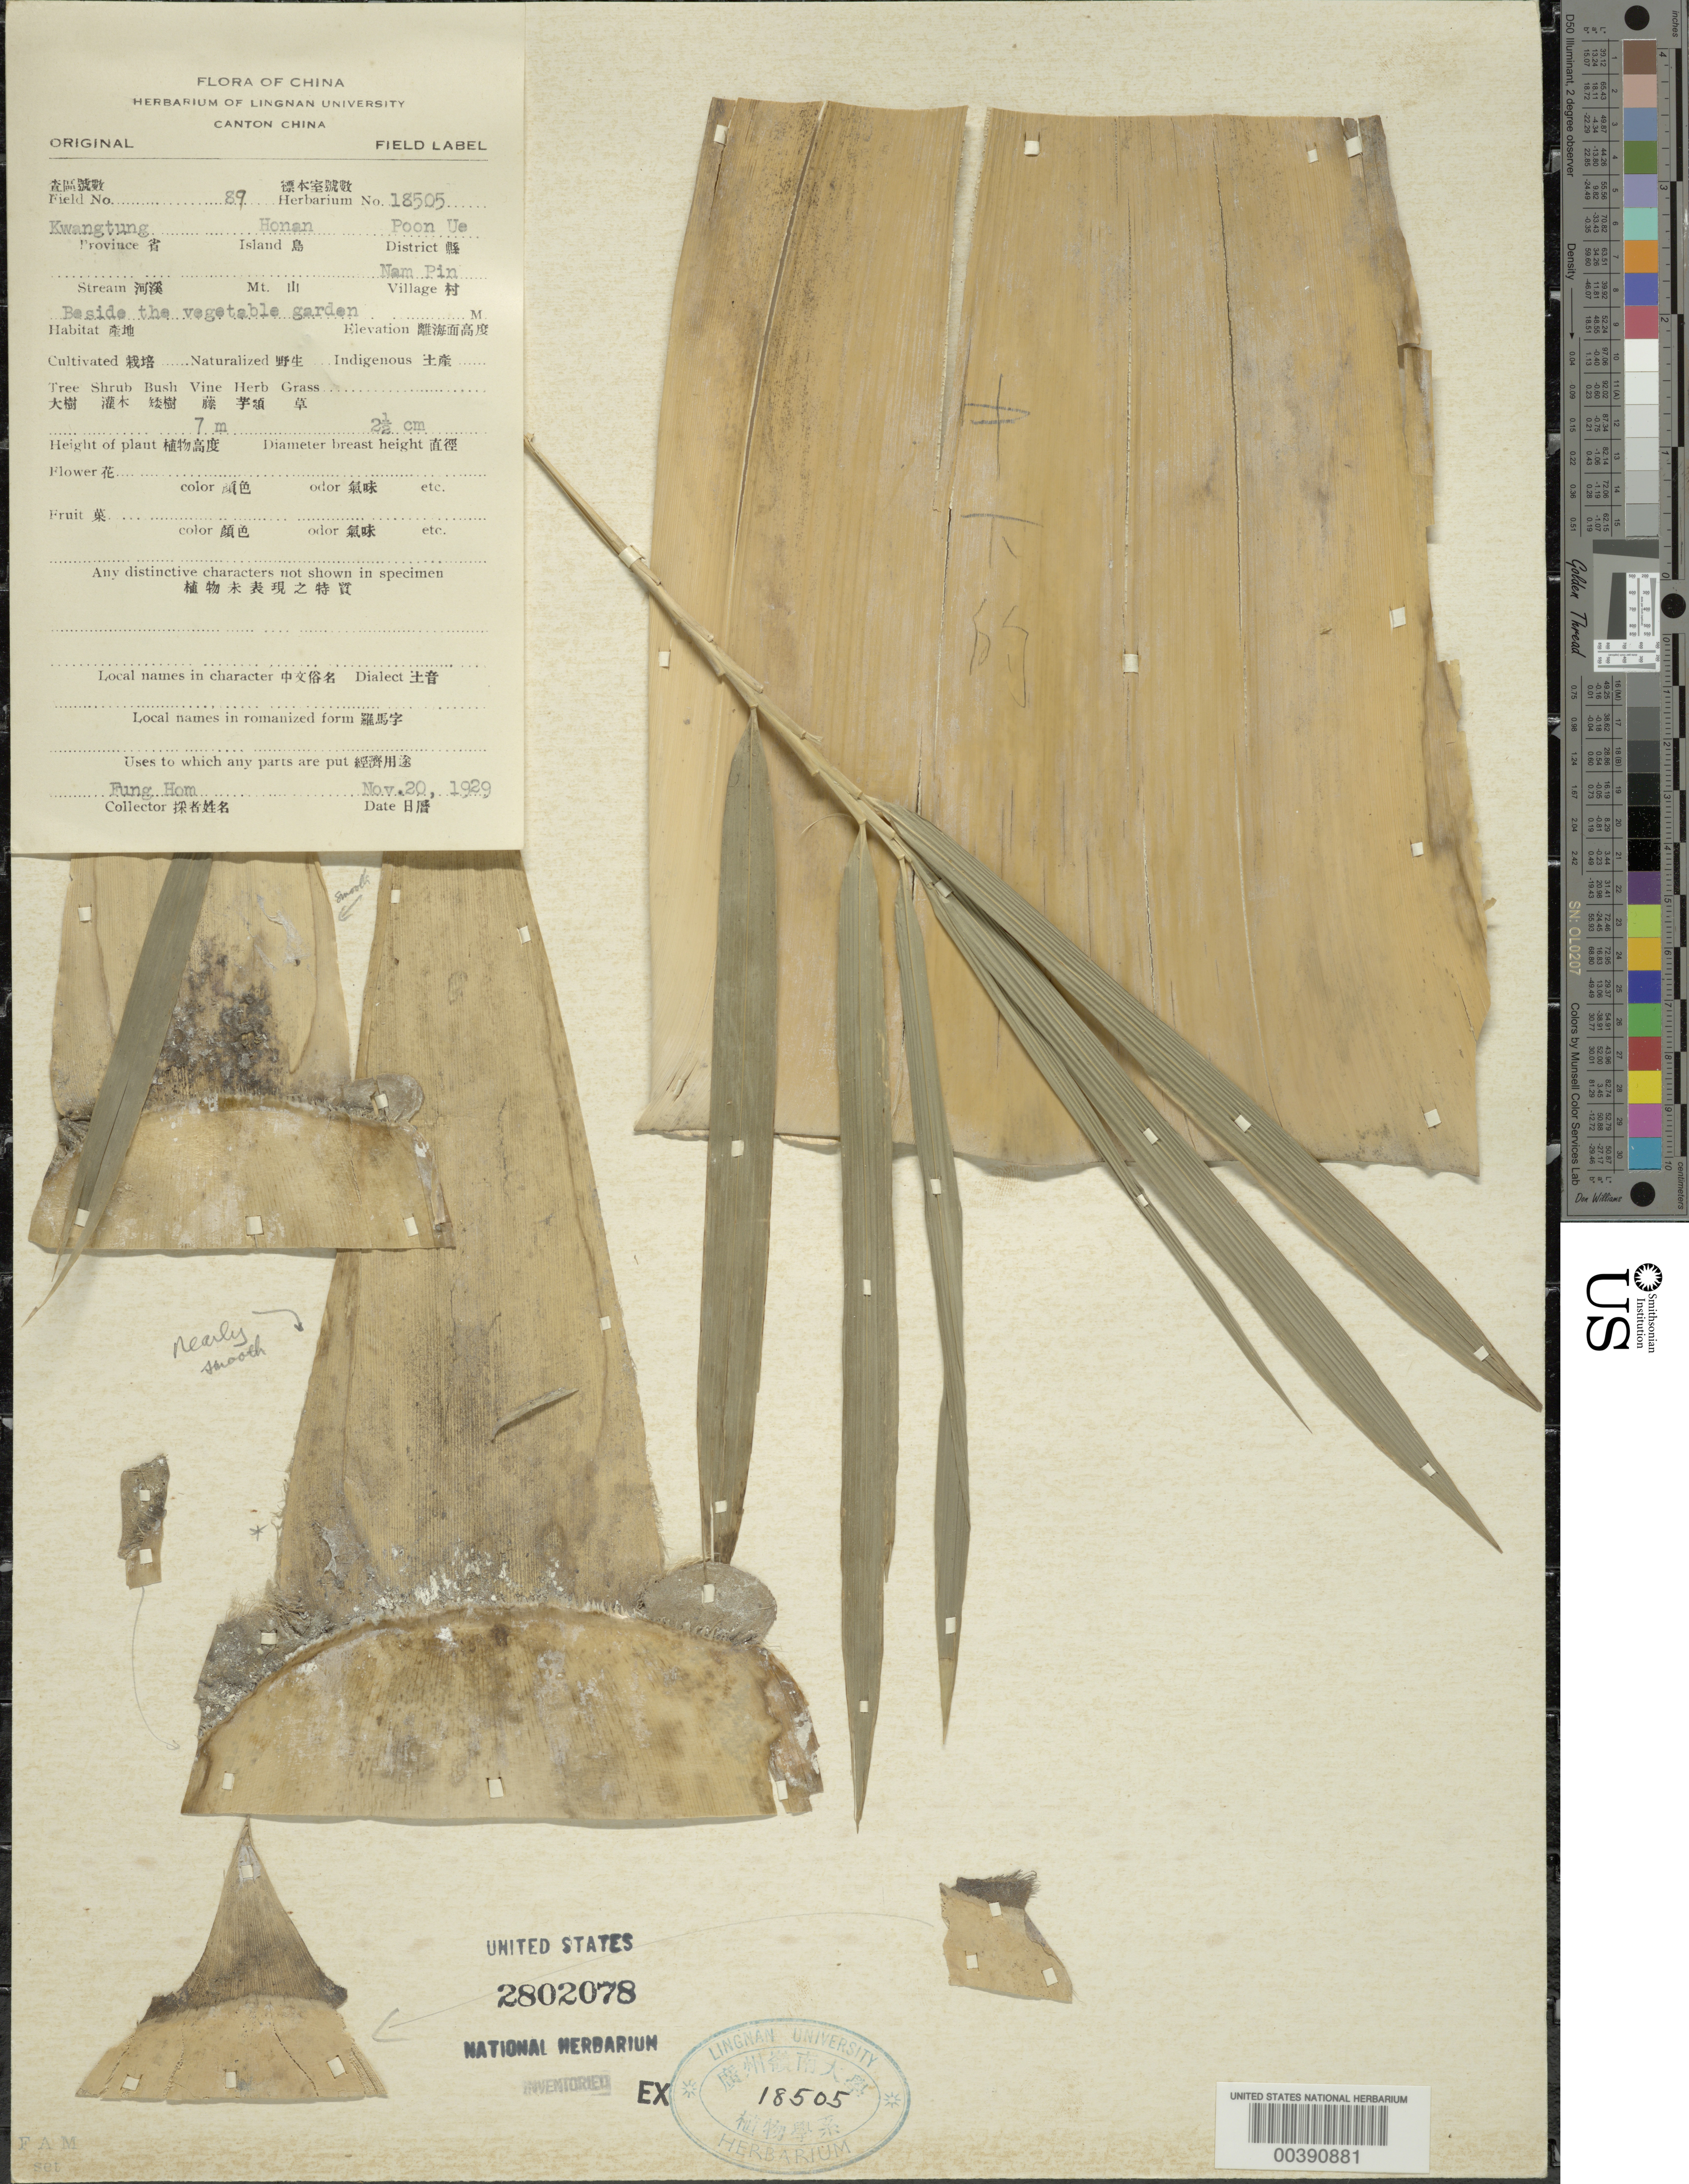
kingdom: Plantae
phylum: Tracheophyta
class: Liliopsida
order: Poales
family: Poaceae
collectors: H. L. Fung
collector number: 89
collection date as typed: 20 Nov 1929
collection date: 1929-11-20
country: China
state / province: Guangdong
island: Honam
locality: Poon ue, nam pin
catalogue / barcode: US 2802078